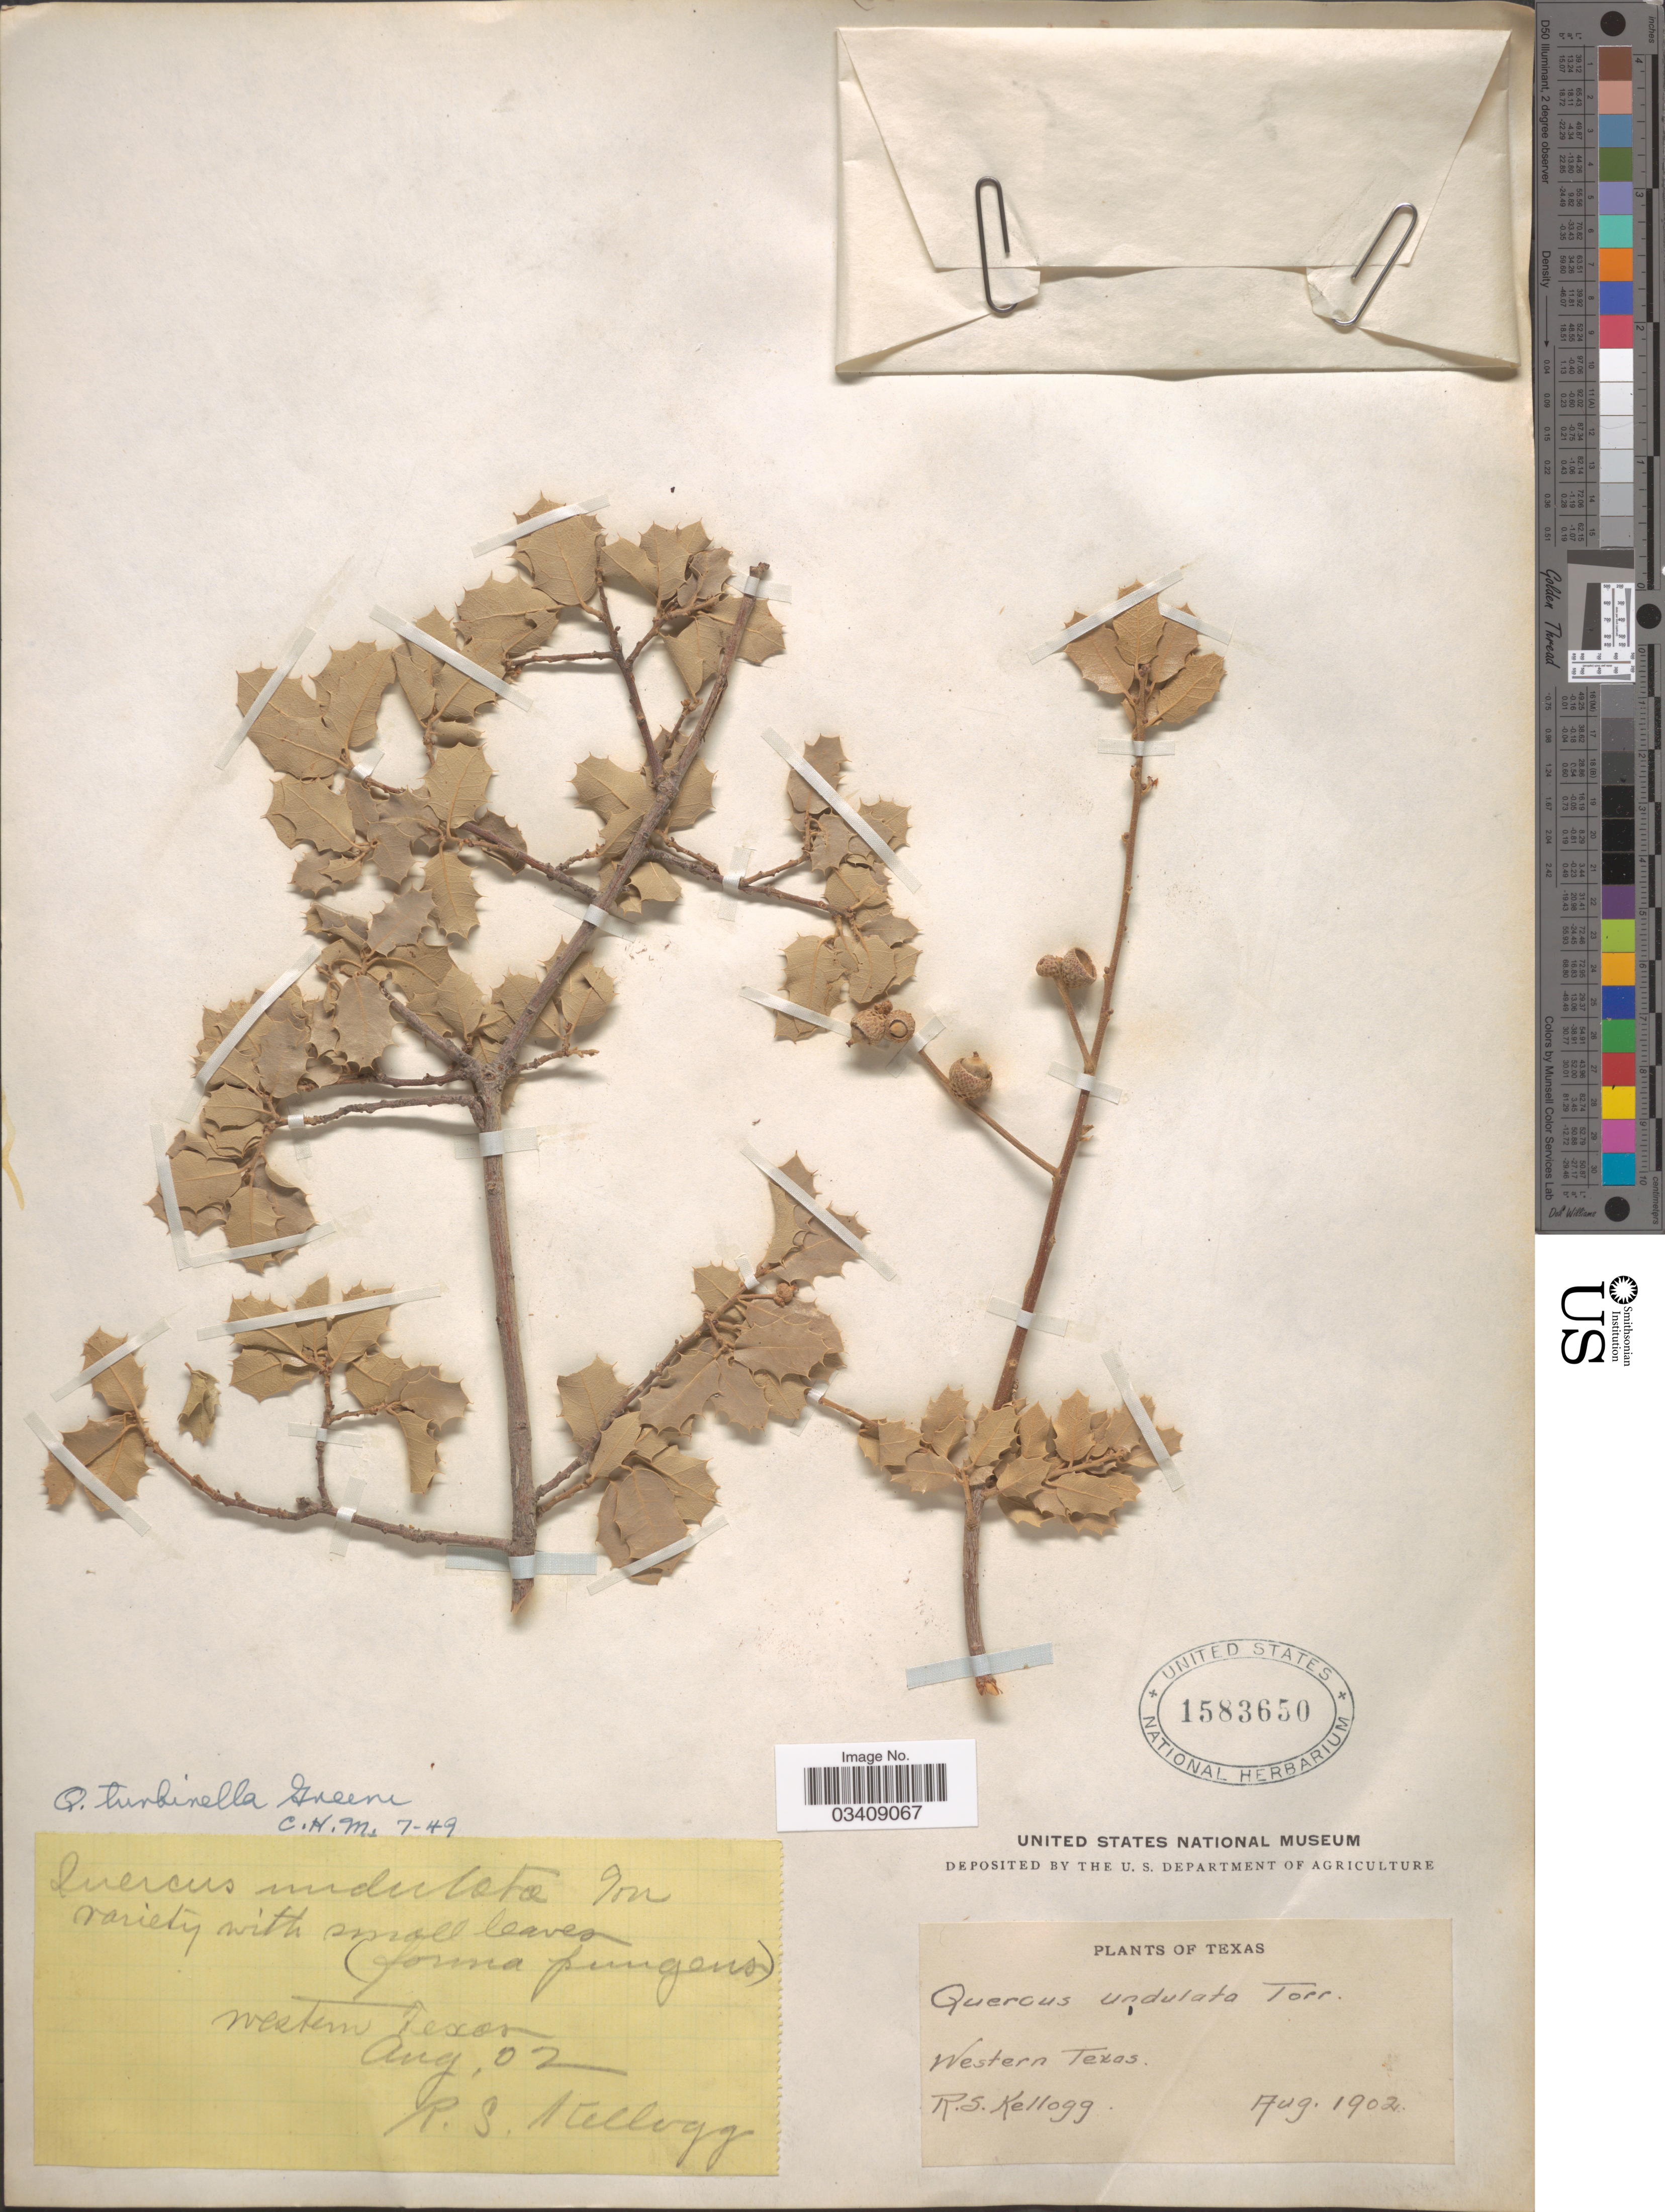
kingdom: Plantae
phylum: Tracheophyta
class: Magnoliopsida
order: Fagales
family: Fagaceae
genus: Quercus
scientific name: Quercus turbinella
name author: Greene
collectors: R. Kellogg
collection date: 1902-08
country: United States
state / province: Texas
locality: Western Texas.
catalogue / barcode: US 1583650